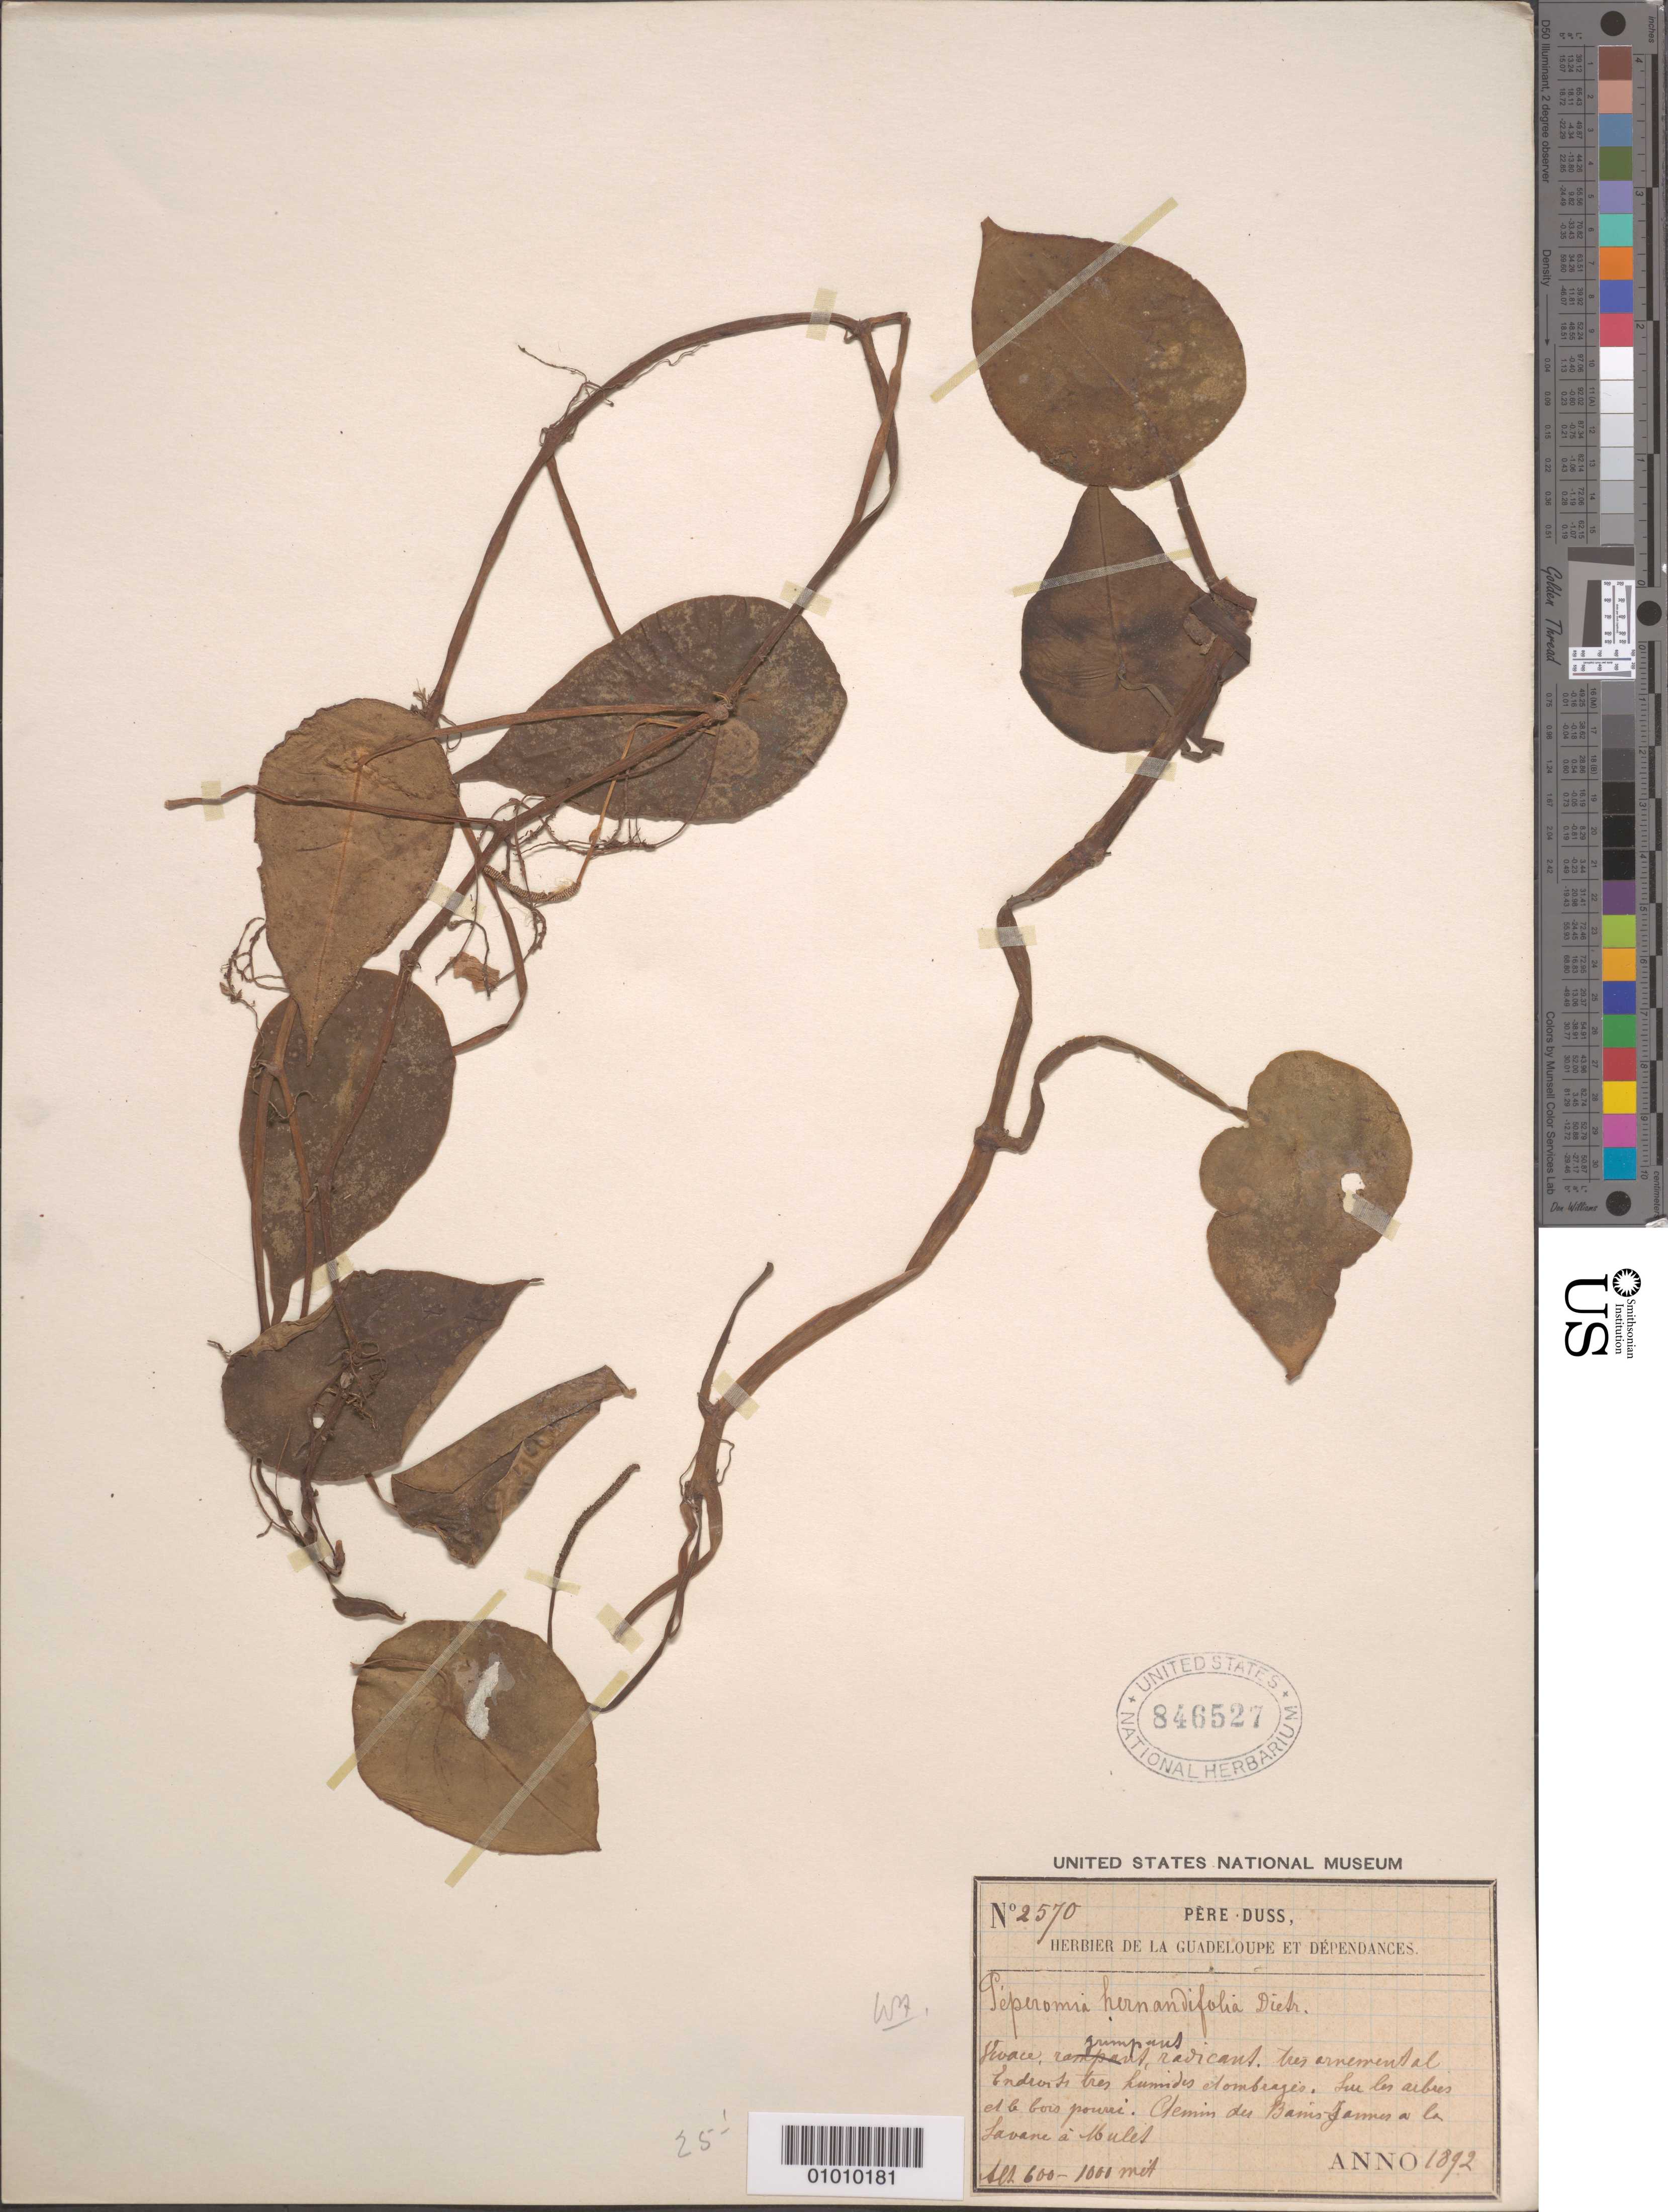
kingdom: Plantae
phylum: Tracheophyta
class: Magnoliopsida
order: Piperales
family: Piperaceae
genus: Peperomia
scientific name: Peperomia hernandiifolia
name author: (Vahl) A. Dietr.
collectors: Père Duss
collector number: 2570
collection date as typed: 1892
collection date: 1892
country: Guadeloupe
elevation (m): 600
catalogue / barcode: US 846527